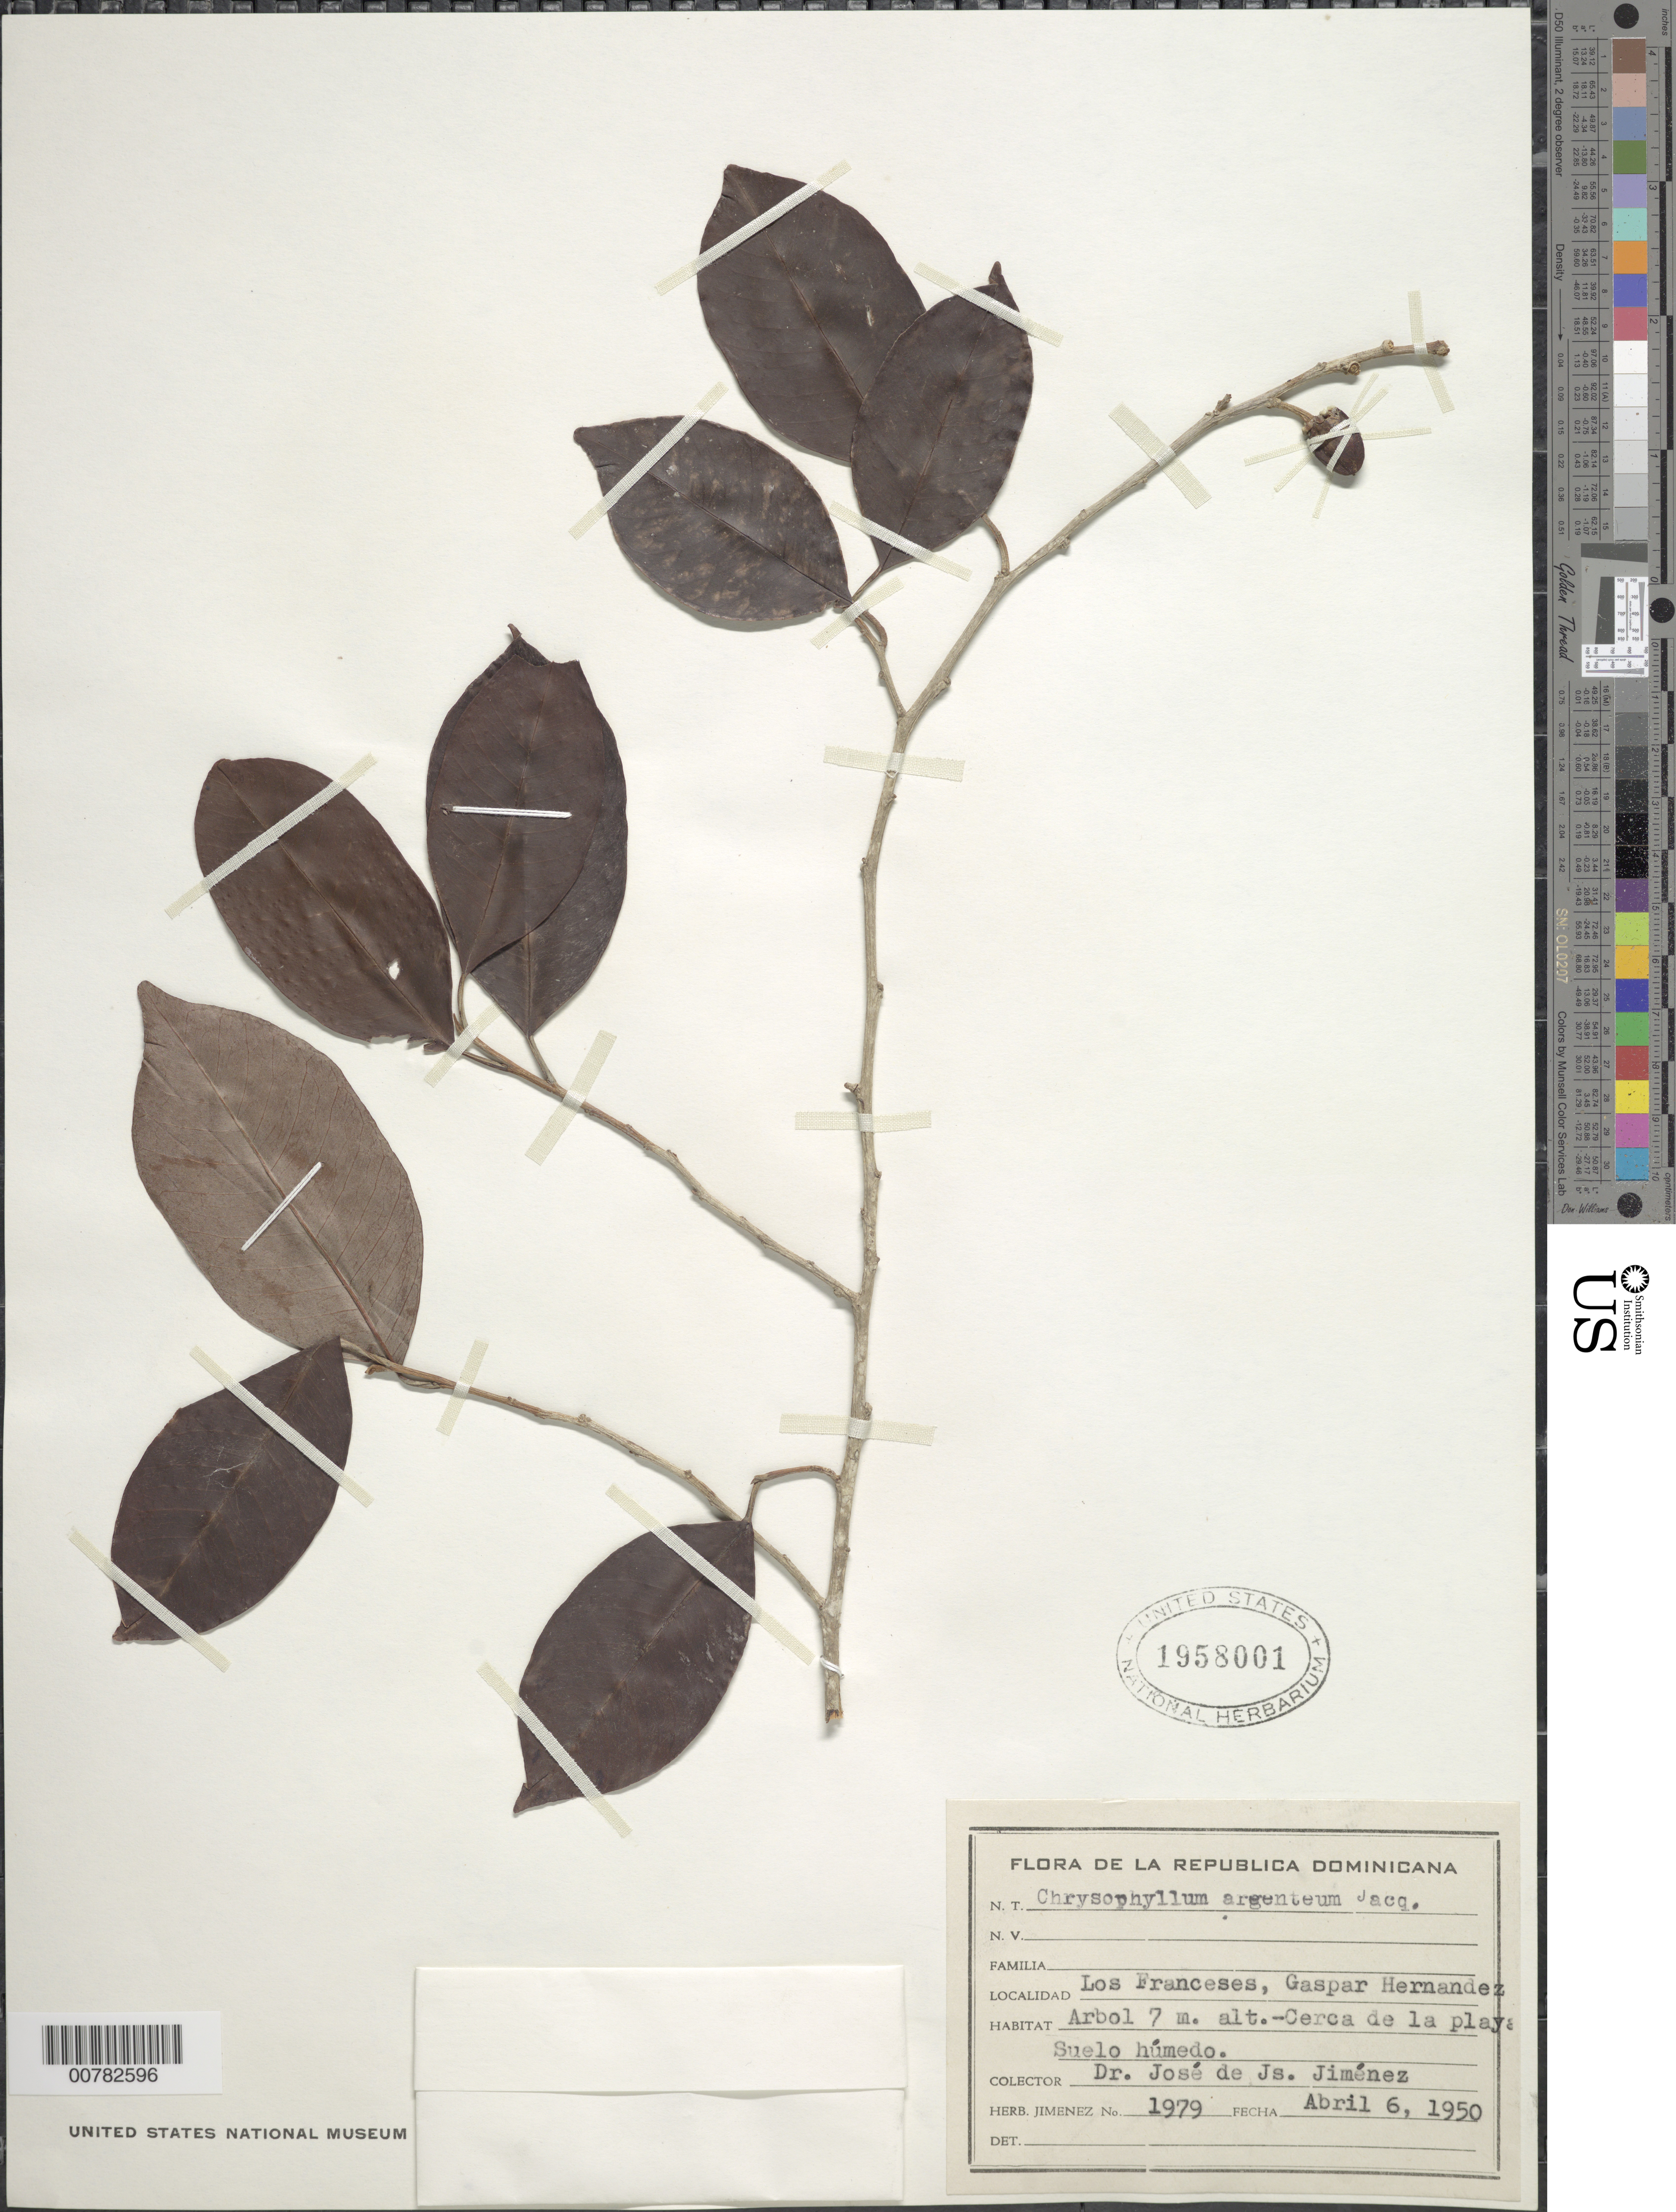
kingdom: Plantae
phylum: Tracheophyta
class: Magnoliopsida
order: Ericales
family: Sapotaceae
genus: Chrysophyllum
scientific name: Chrysophyllum argenteum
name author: Jacq.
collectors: J. J. Jiménez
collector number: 1979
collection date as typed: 06 Apr 1950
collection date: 1950-04-06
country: Dominican Republic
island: Hispaniola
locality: Gaspar Hernandez, Los Franceses.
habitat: Close to the beach, humid soil.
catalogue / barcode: US 1958001